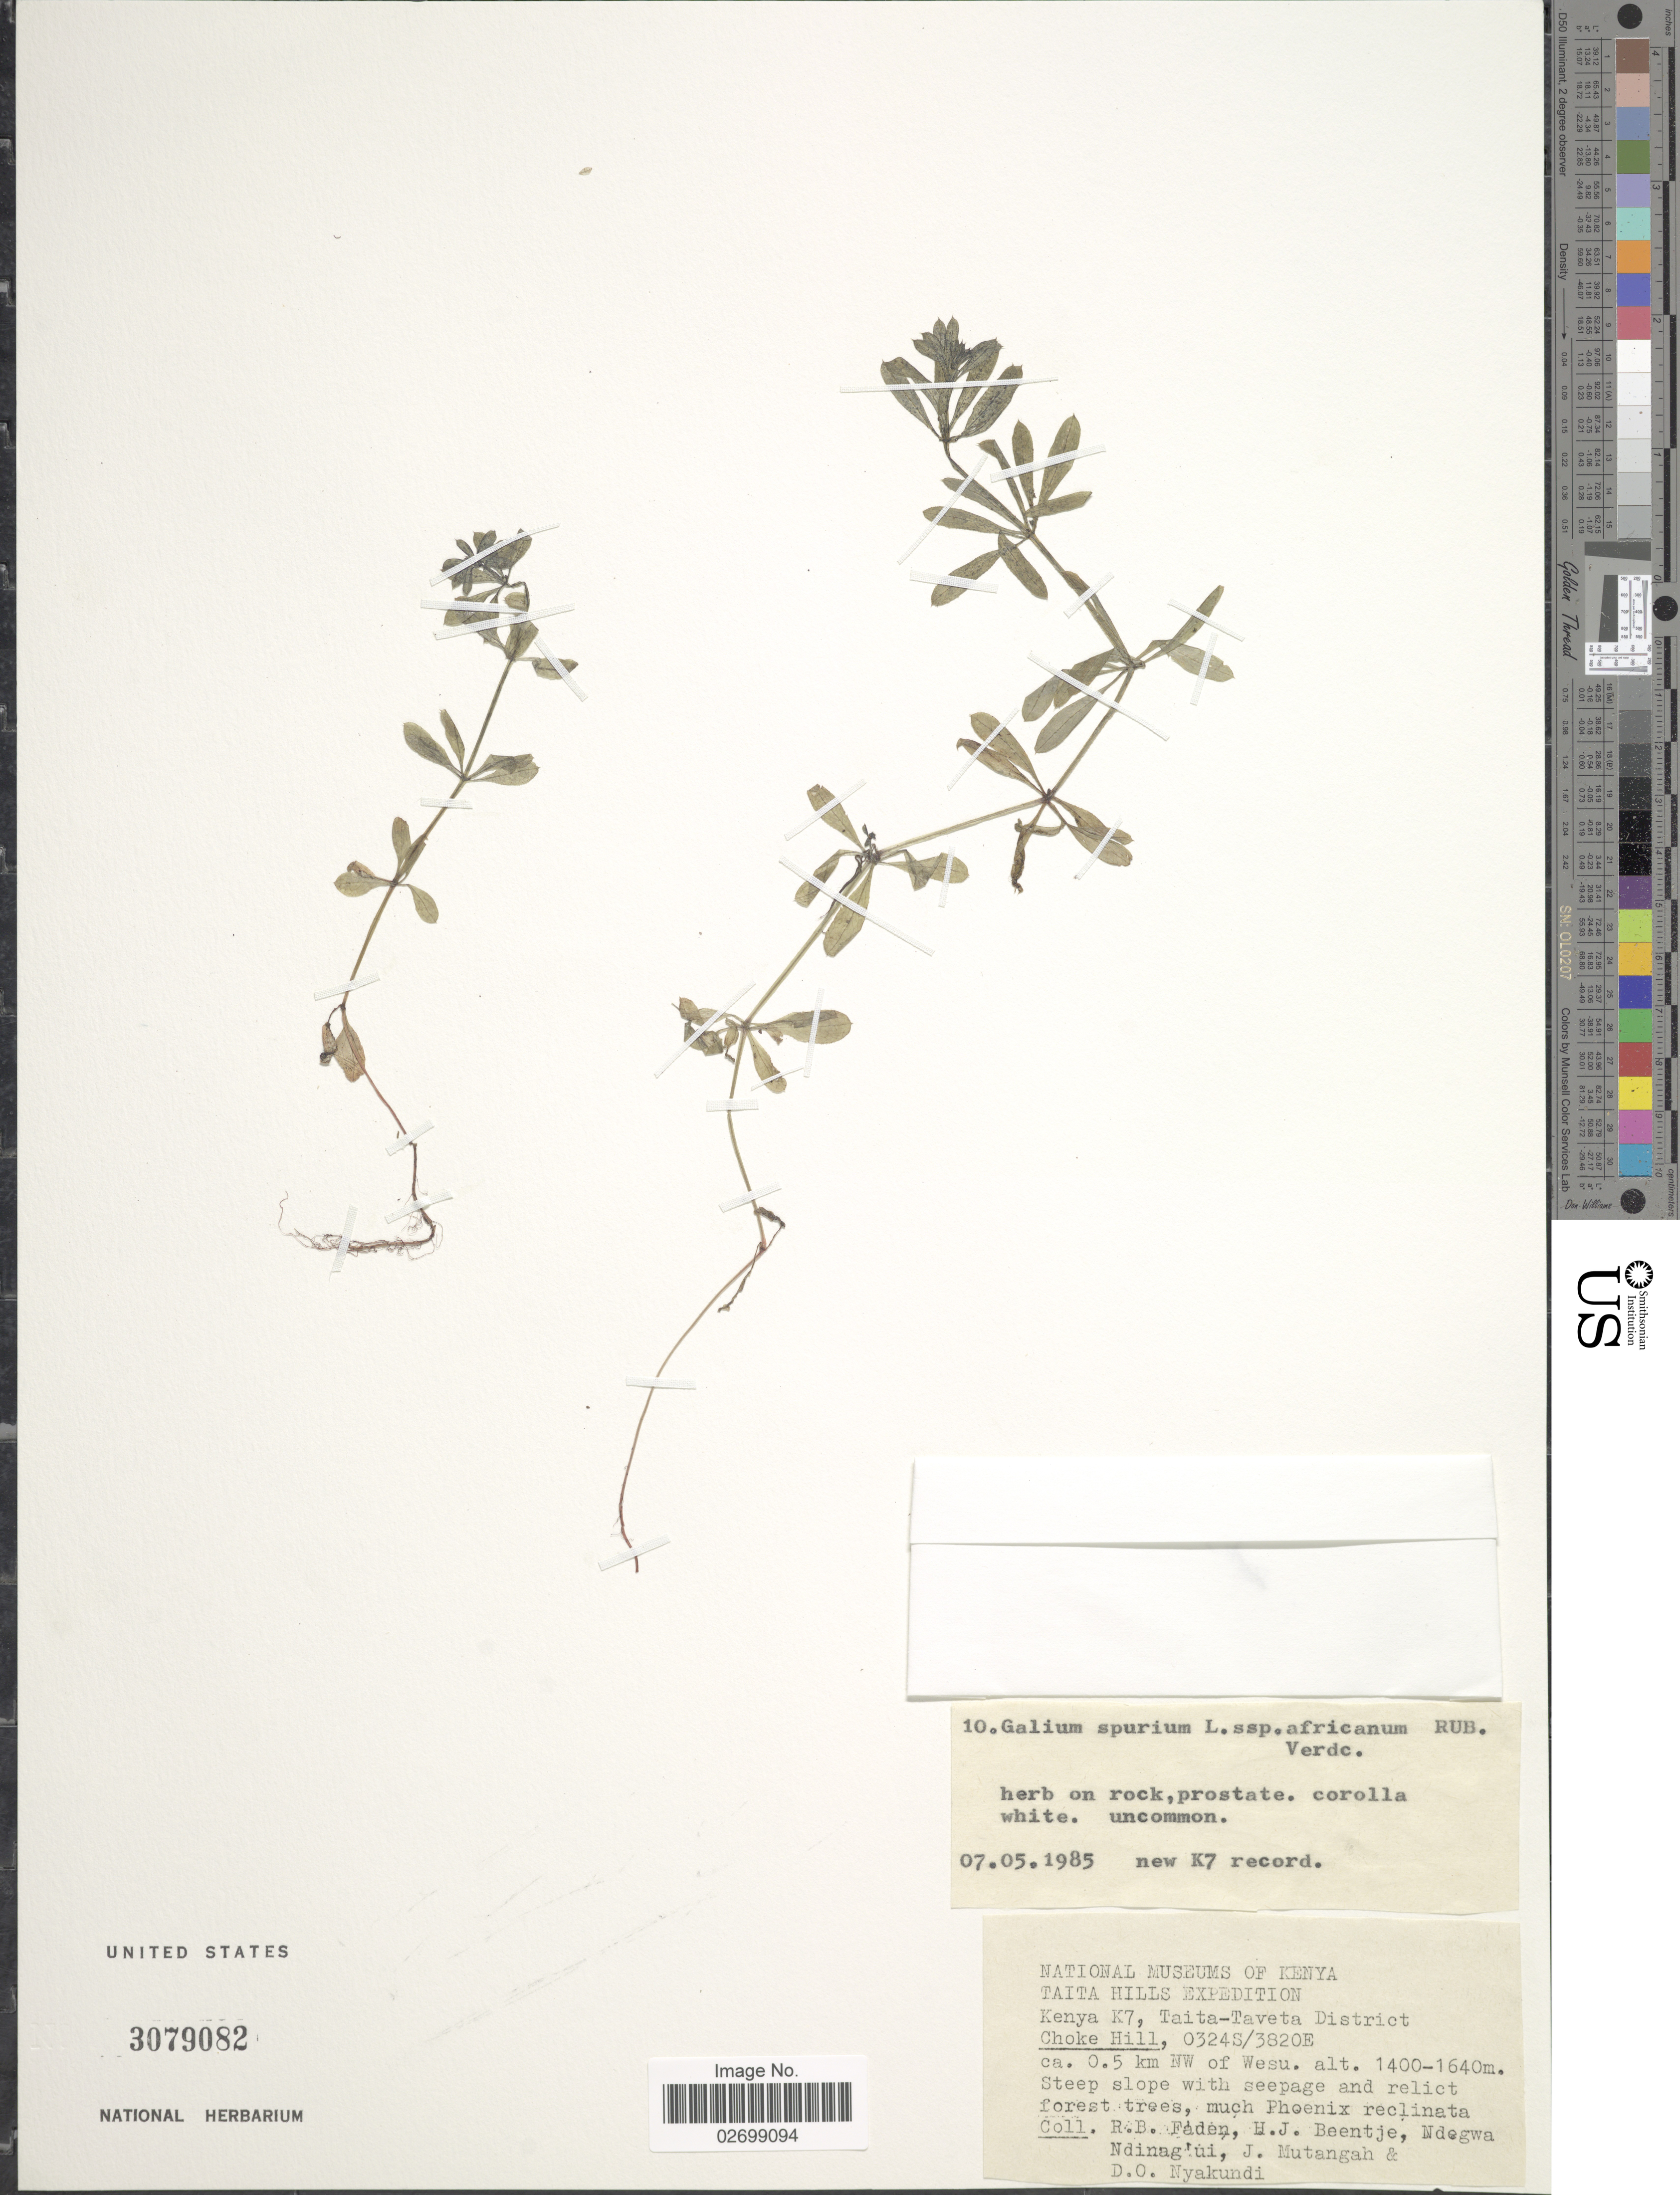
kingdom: Plantae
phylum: Tracheophyta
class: Magnoliopsida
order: Gentianales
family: Rubiaceae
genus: Galium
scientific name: Galium spurium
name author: L.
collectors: R. B. Faden, H. J. Beentje, Ndegwa Ndiang'ui, J. Mutangah & D. Nyakundi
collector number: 10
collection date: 1985-05-07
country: Kenya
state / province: Taita Taveta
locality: Taita Hills, Kenya 7, Choke Hill, ca. 0.5 km NW of Wesu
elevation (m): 1400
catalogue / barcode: US 3079082